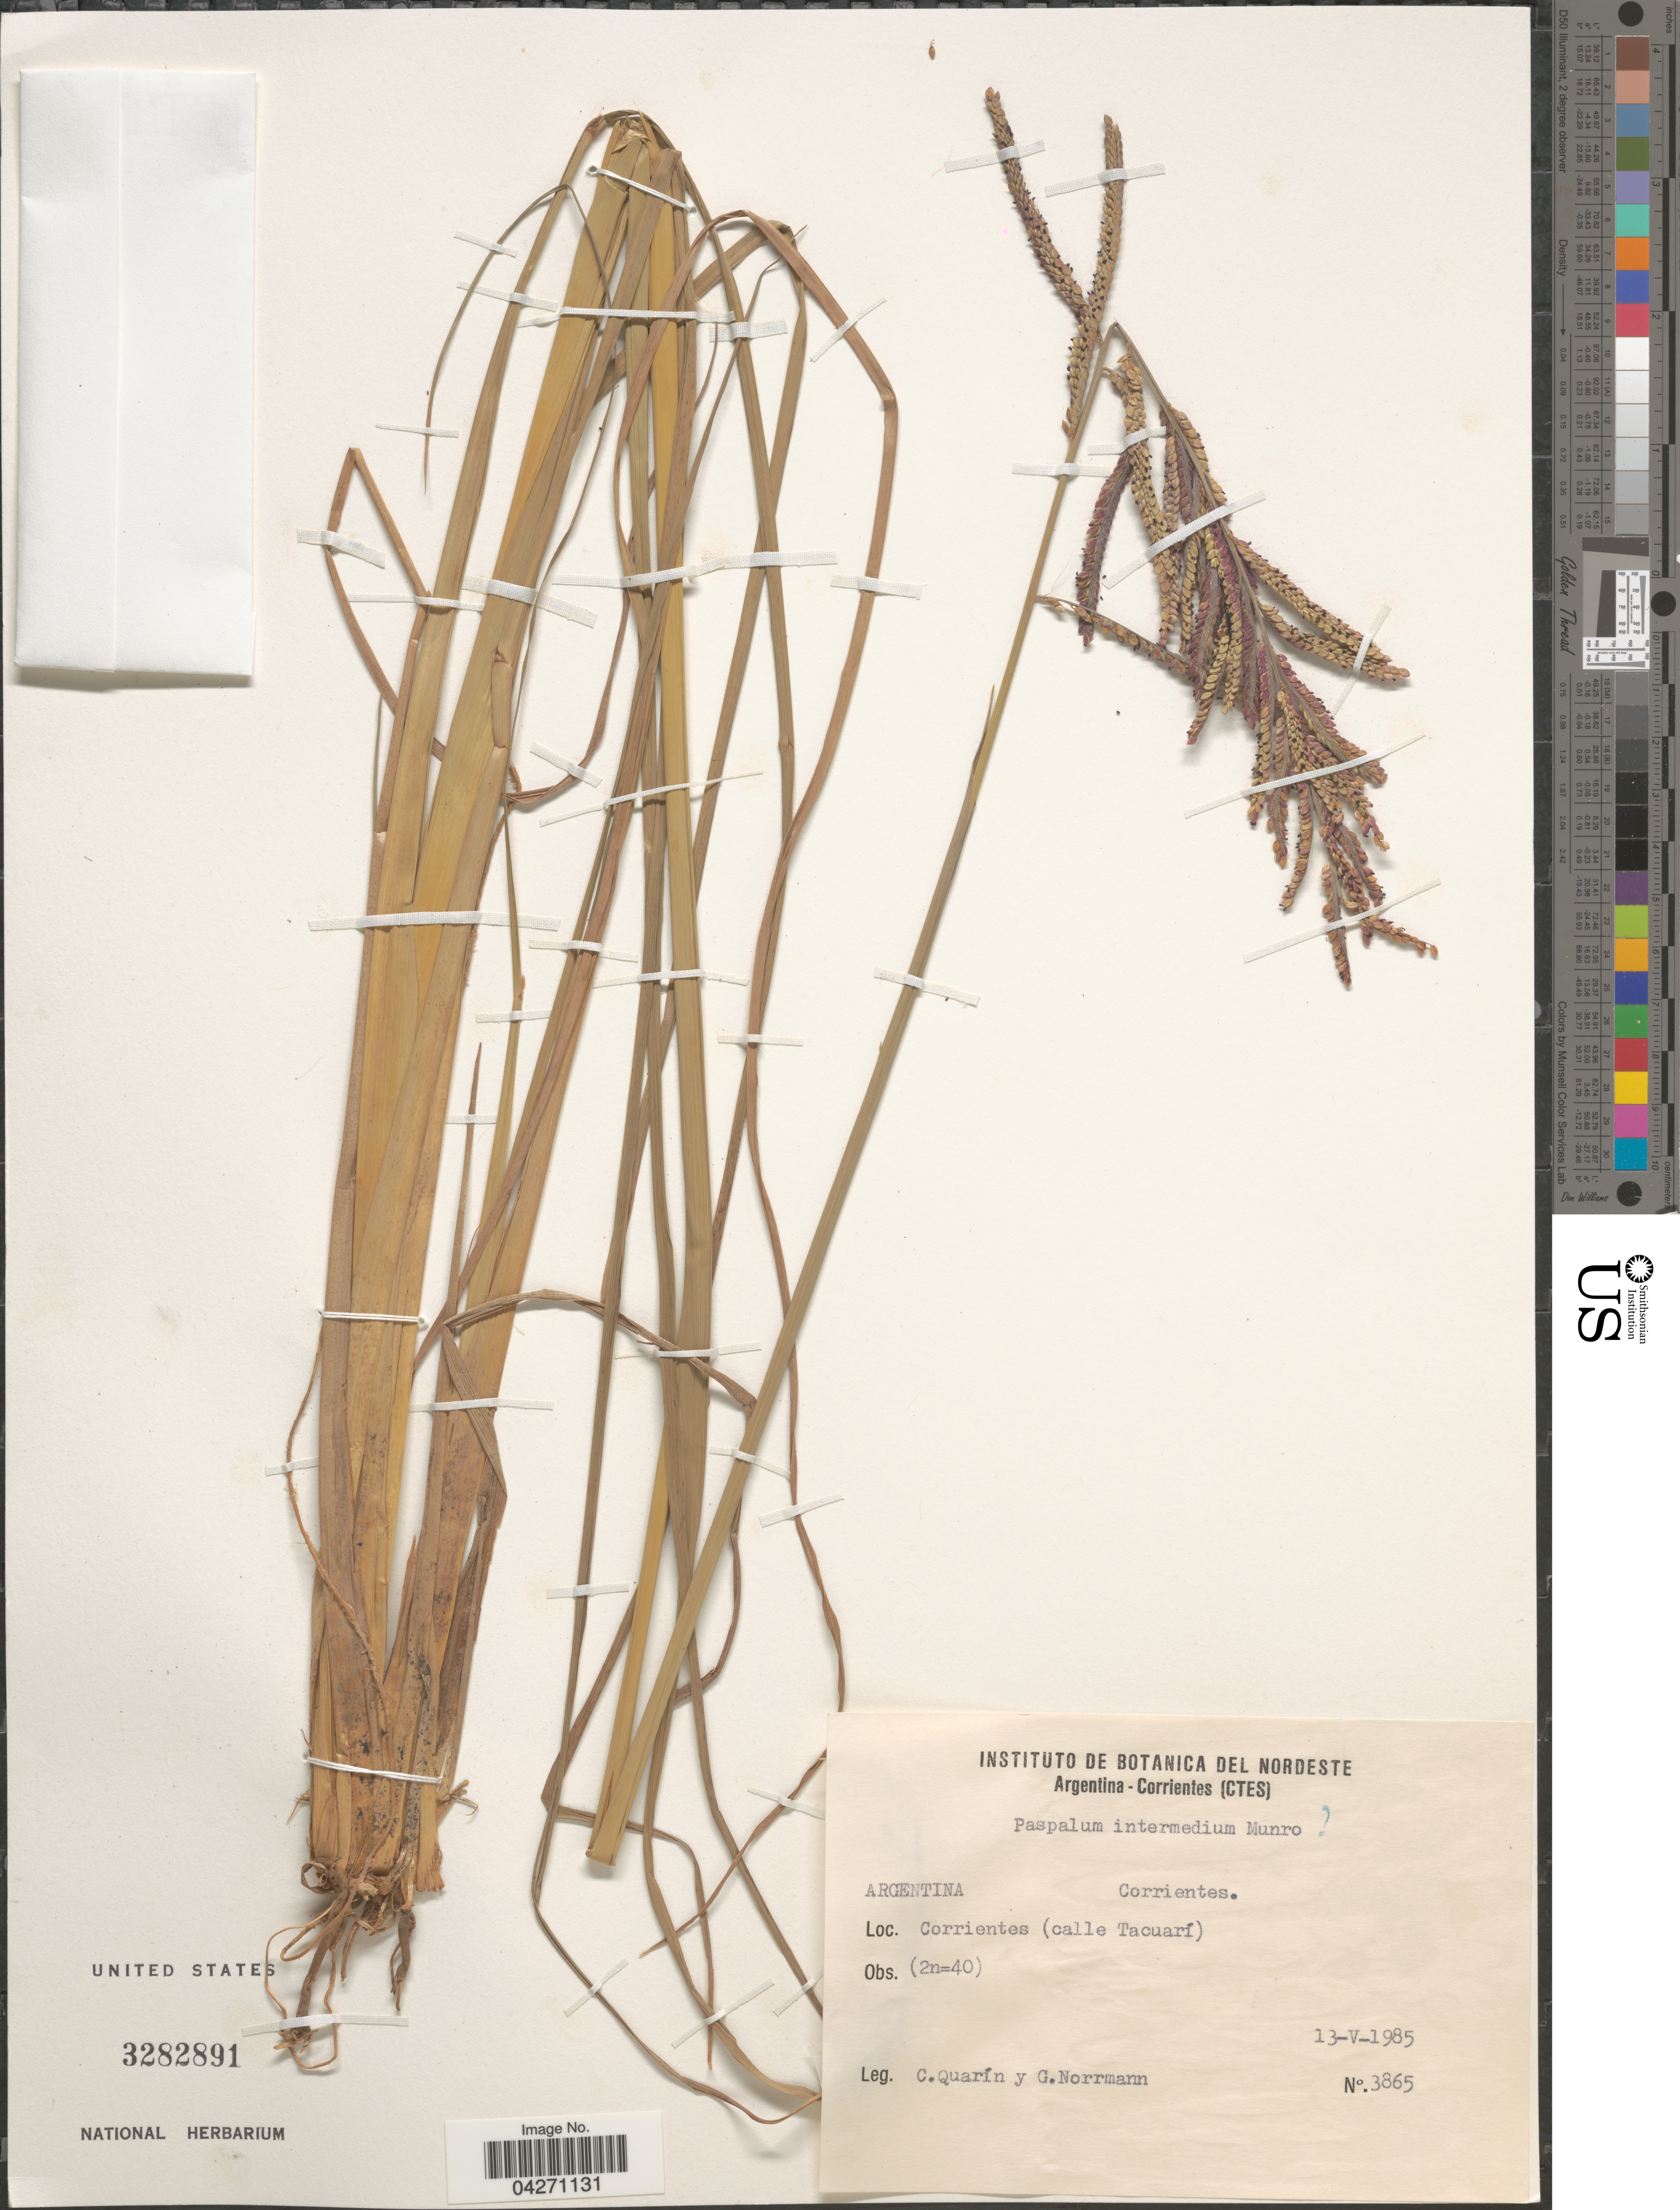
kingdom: Plantae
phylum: Tracheophyta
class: Liliopsida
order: Poales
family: Poaceae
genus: Paspalum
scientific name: Paspalum intermedium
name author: Munro ex Morong & Britton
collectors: C. Quarín & G. Norrmann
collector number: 3865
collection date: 1985-05-13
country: Argentina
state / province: Corrientes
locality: Corrientes(calle Tacuarí).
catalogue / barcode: US 3282891